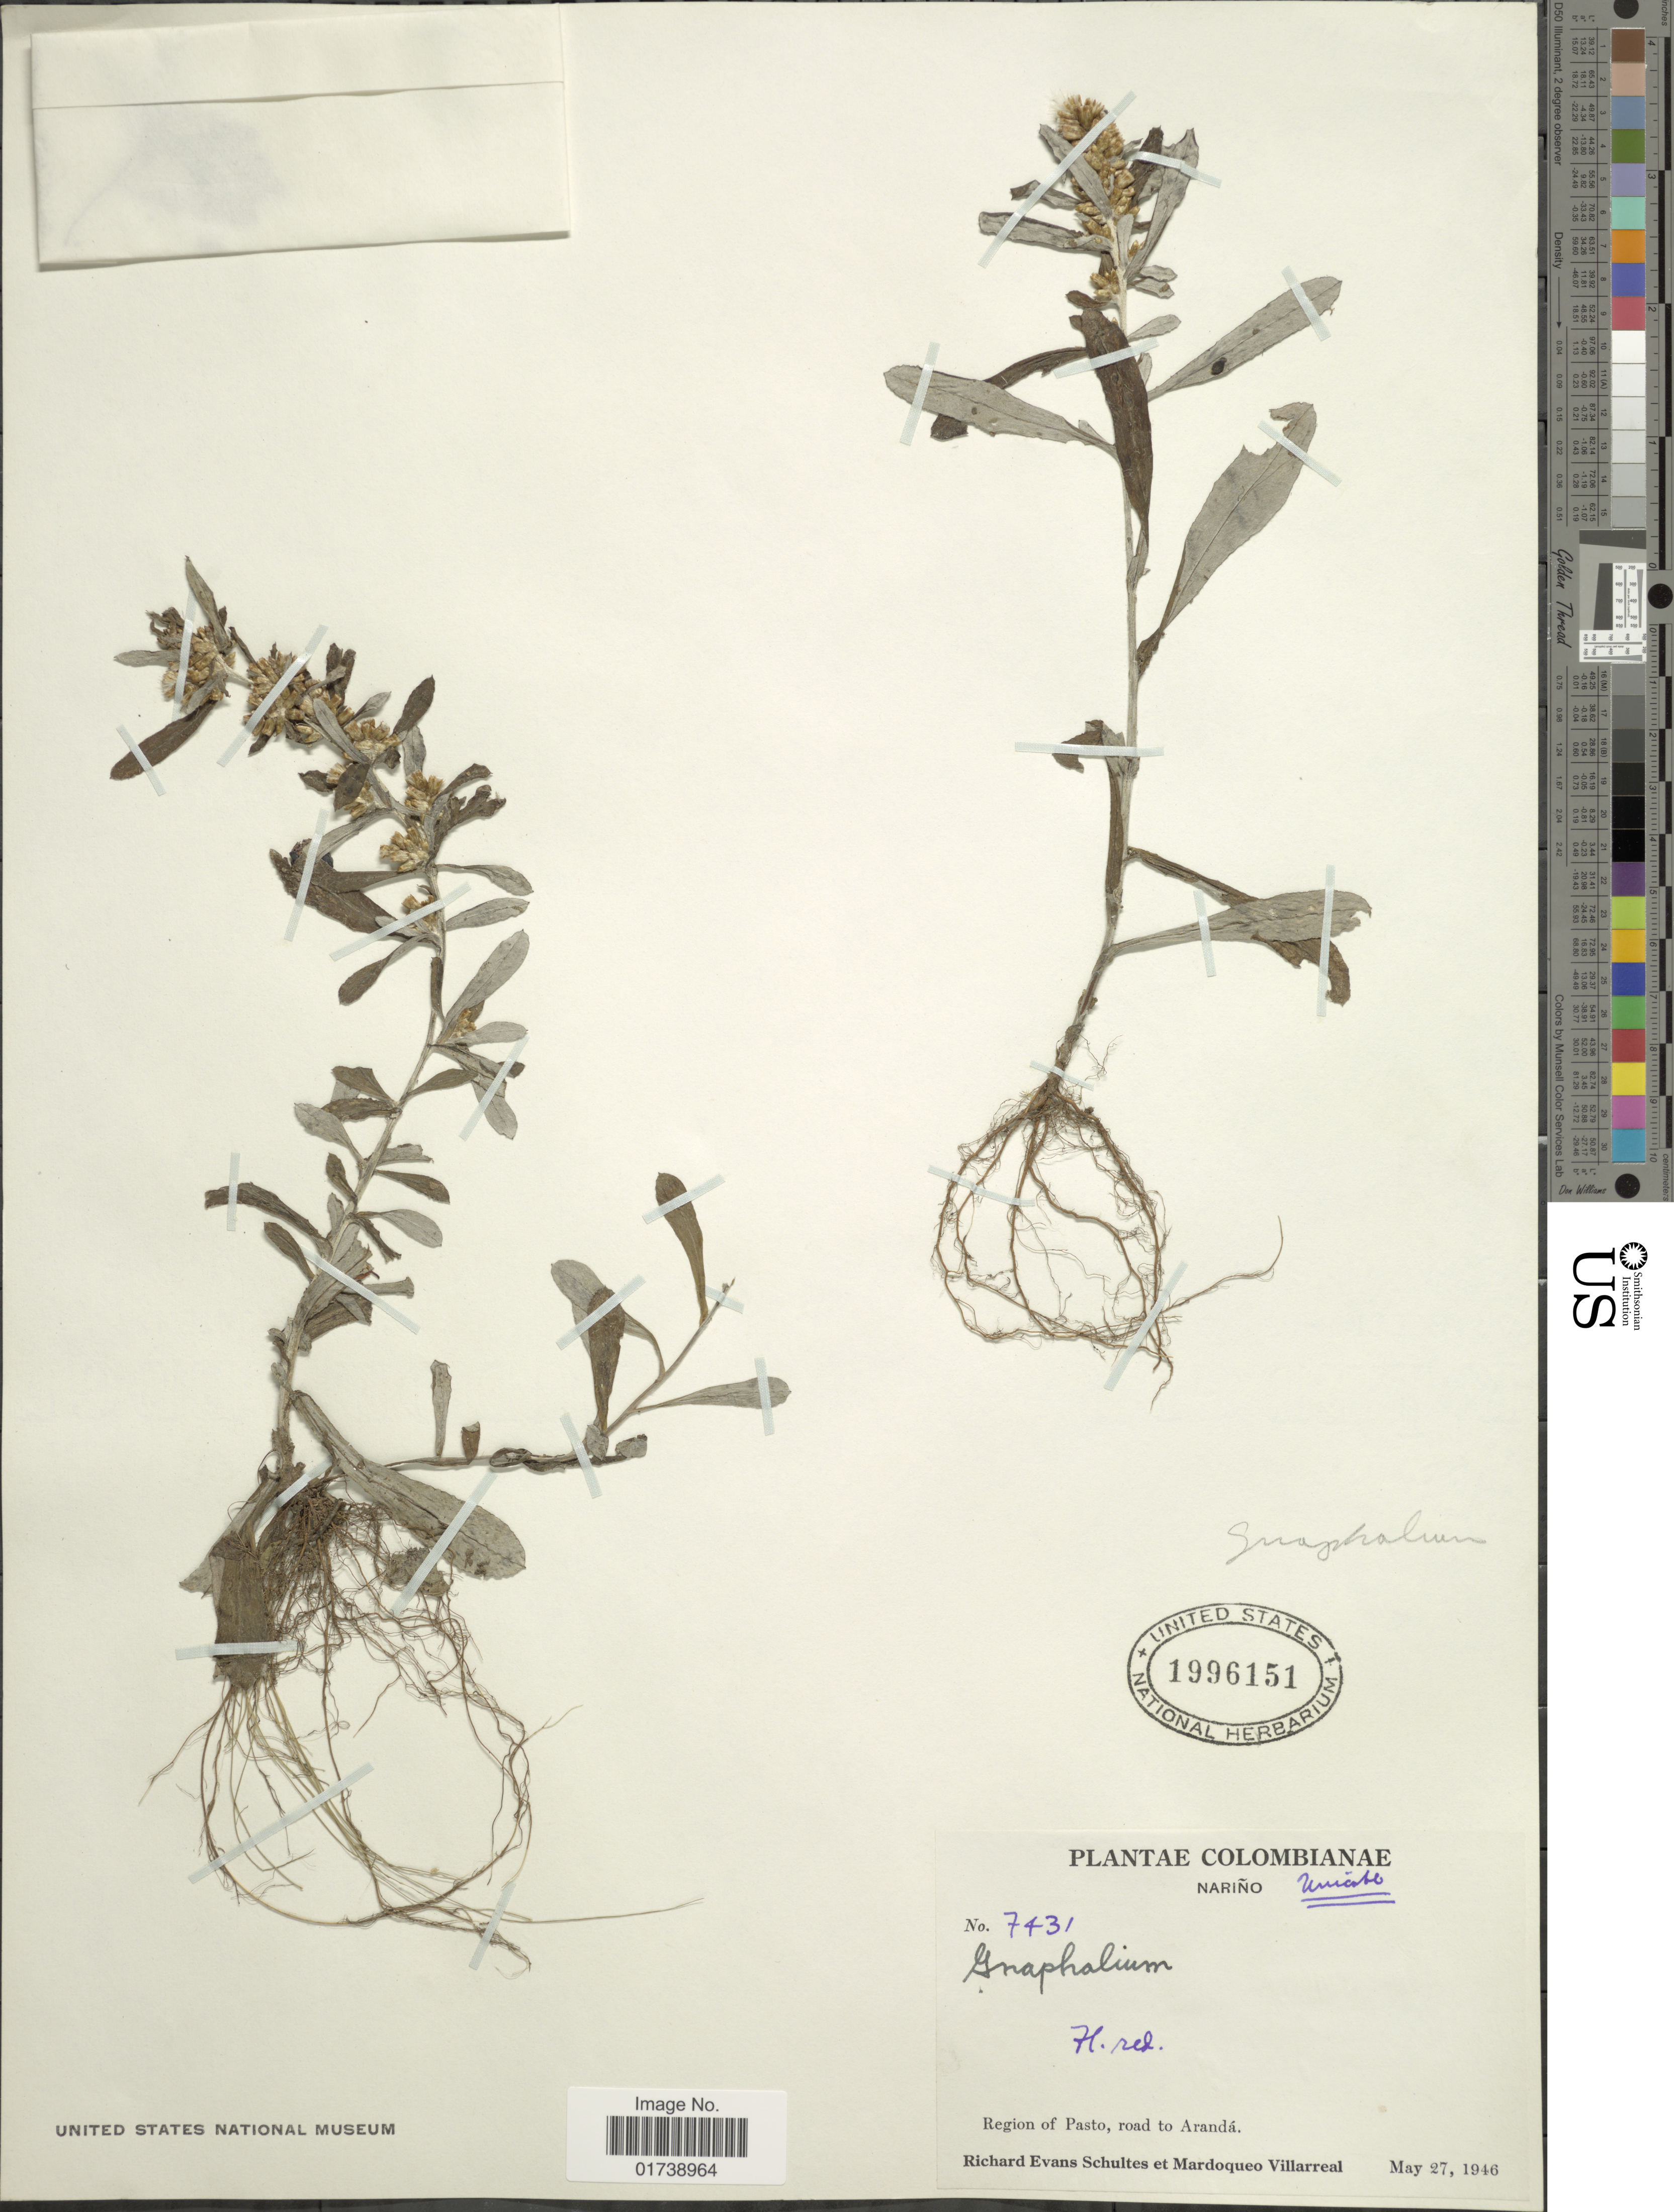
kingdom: Plantae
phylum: Tracheophyta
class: Magnoliopsida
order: Asterales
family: Asteraceae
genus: Gamochaeta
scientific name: Gamochaeta sp.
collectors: R. E. Schultes & M. Villarreal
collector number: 7431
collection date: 1946-05-27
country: Colombia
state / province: Nariño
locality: Region of Pasto, road to Aranda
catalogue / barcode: US 1996151